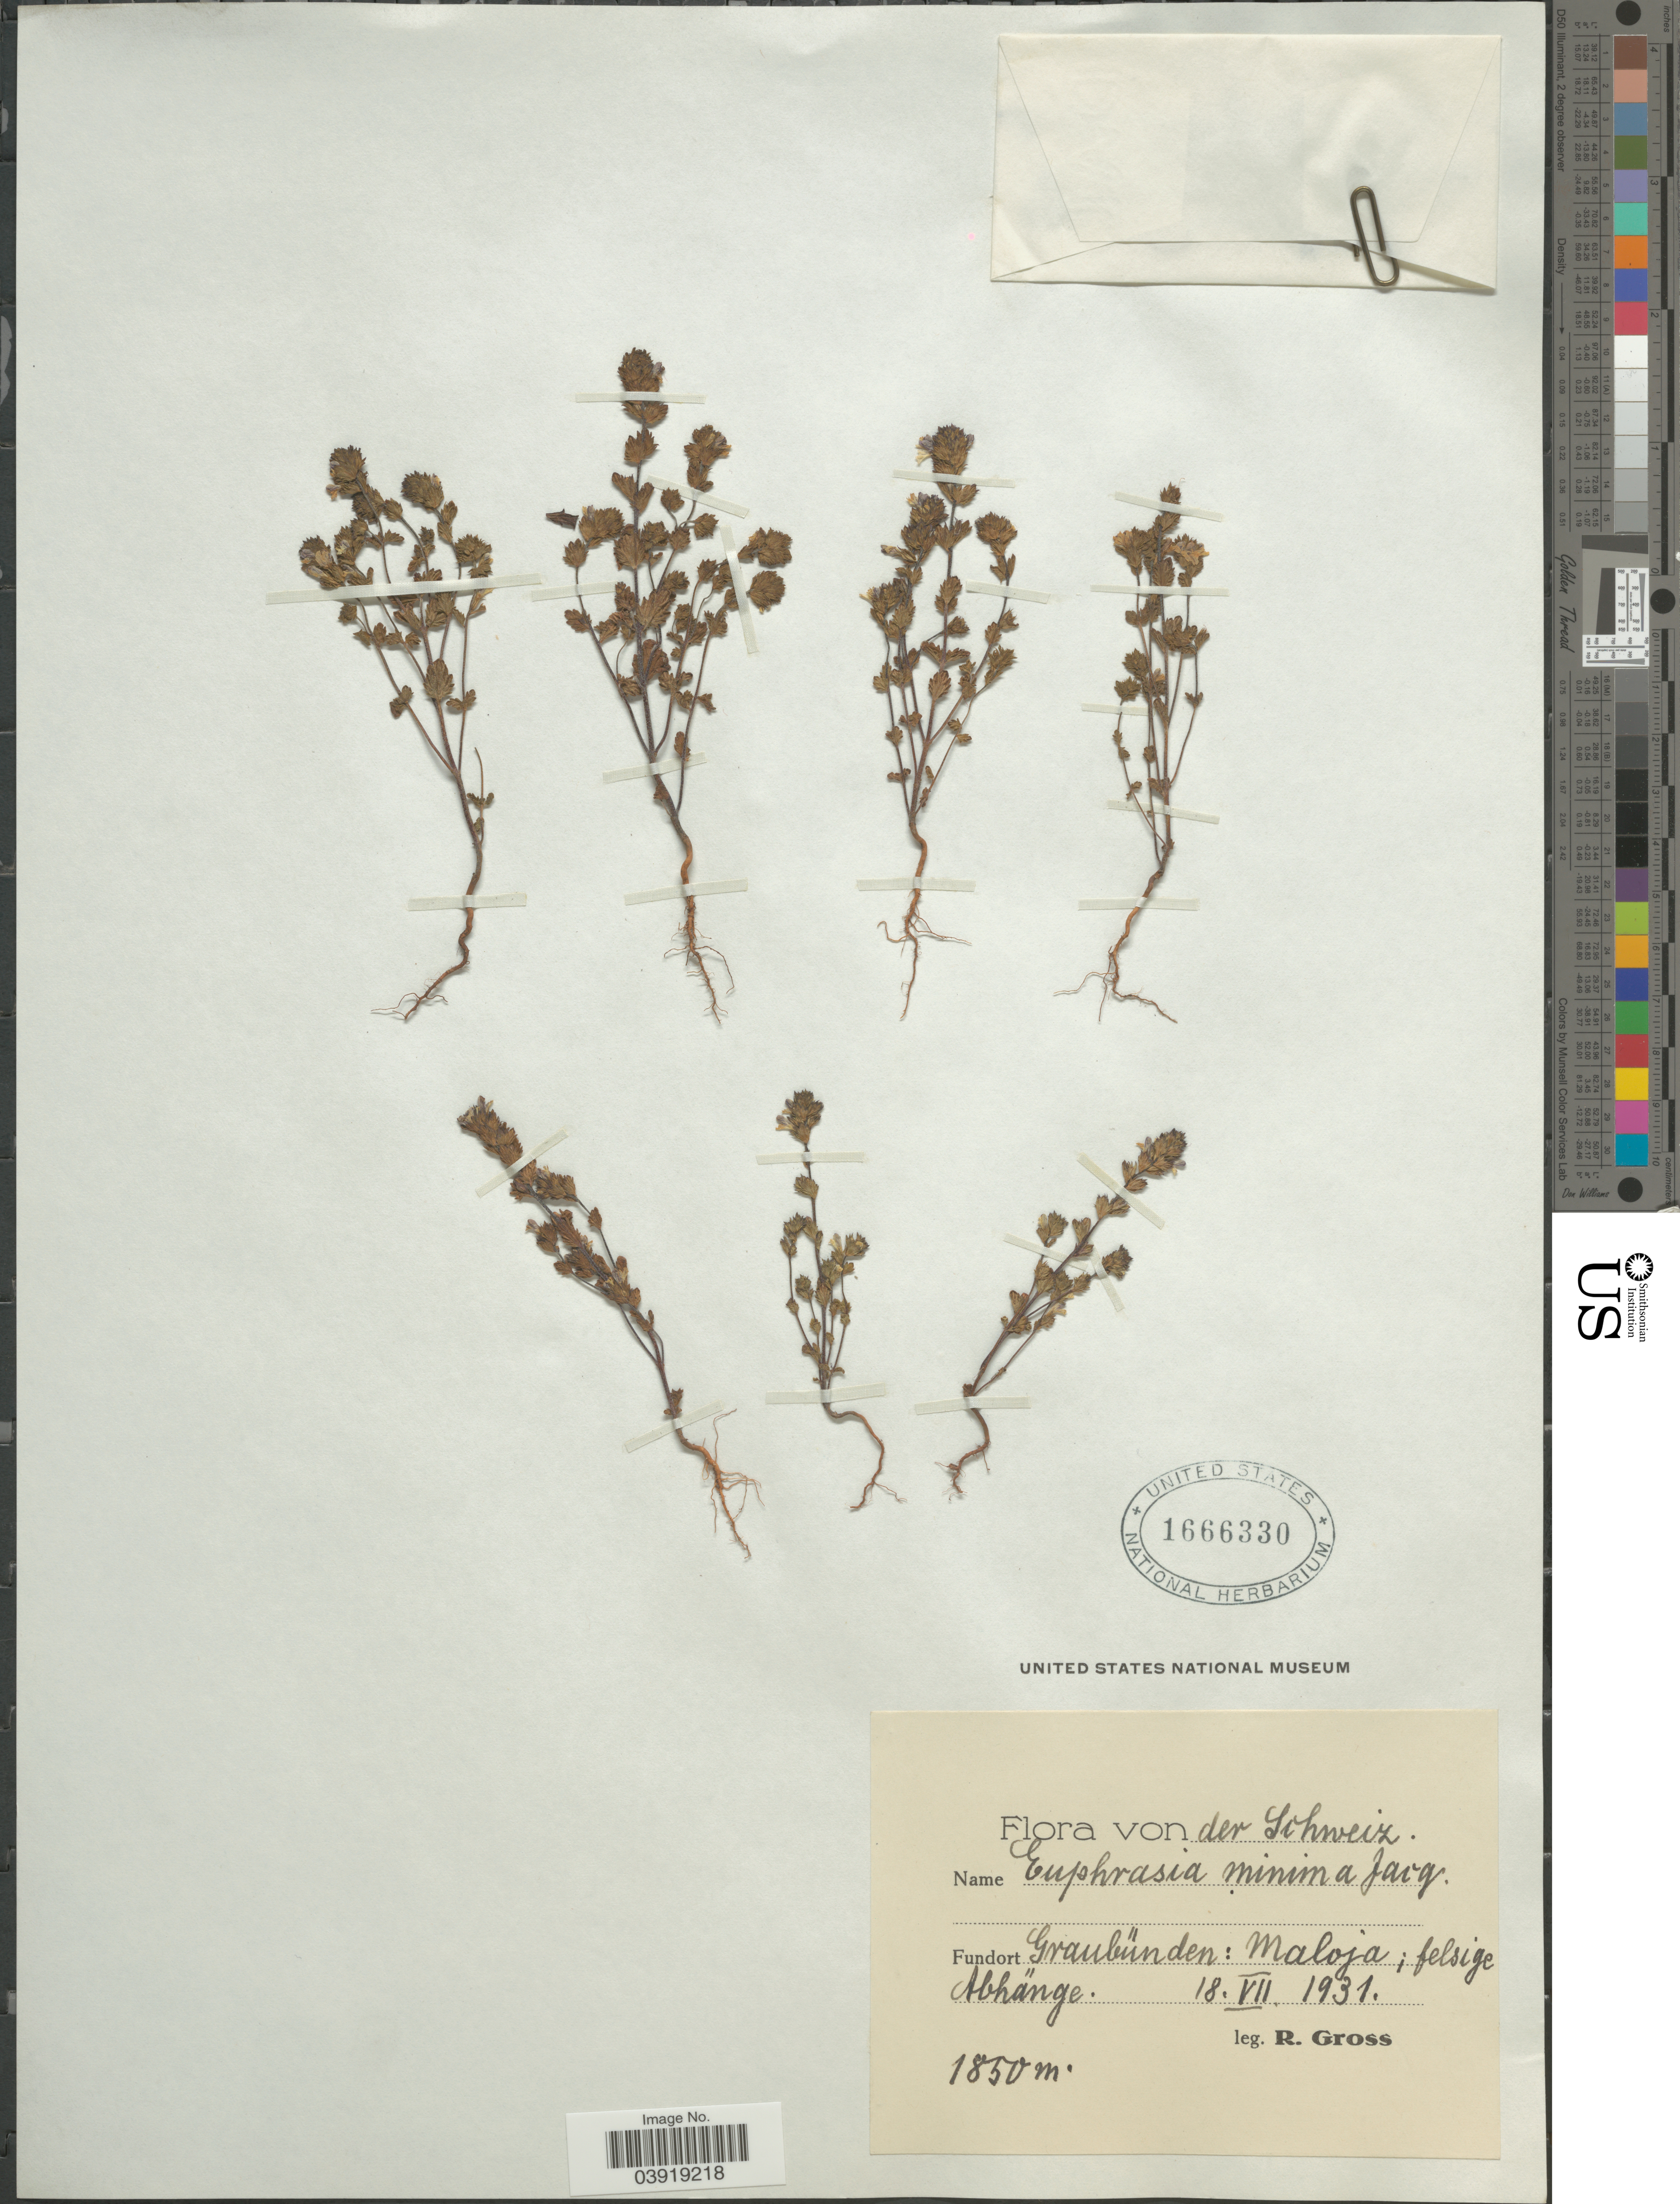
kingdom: Plantae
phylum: Tracheophyta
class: Magnoliopsida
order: Lamiales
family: Orobanchaceae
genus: Euphrasia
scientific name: Euphrasia minima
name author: Schloss.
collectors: R. Gross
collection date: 1931-07-18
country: Switzerland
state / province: Graubunden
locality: Schweiz. Maloja; felsige Abhänge.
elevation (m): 1850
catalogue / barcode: US 1666330